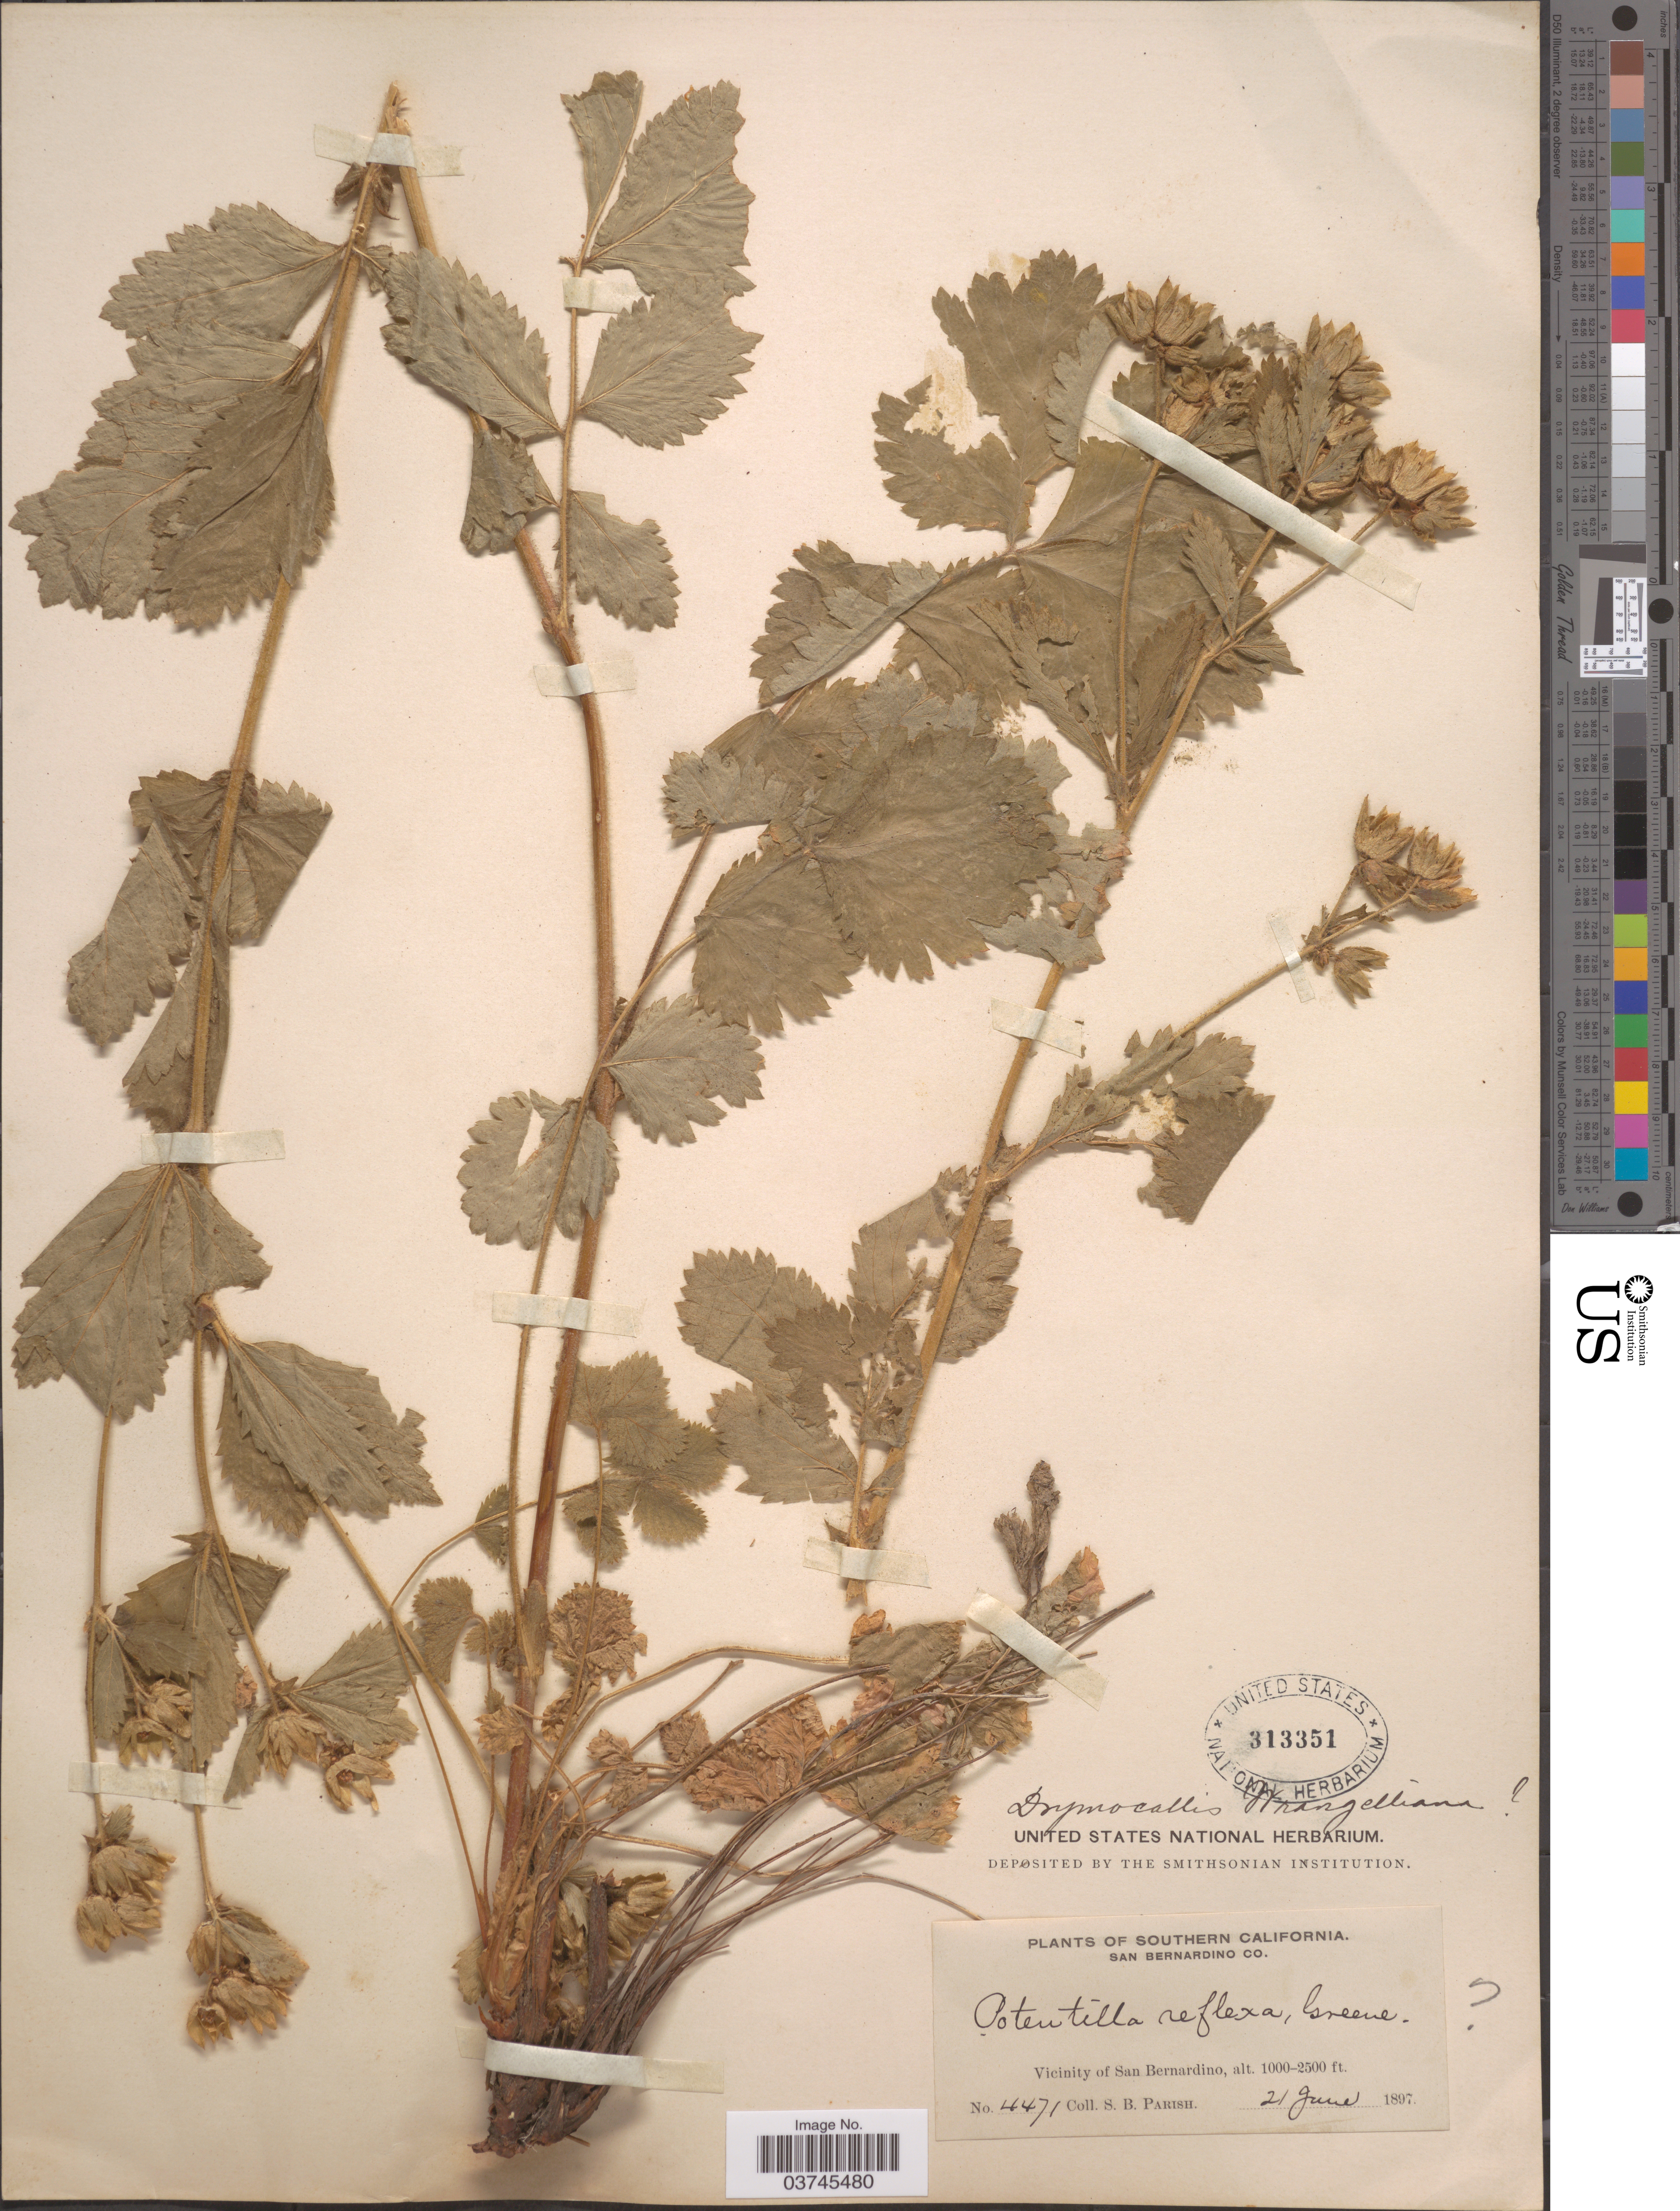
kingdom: Plantae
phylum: Tracheophyta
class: Magnoliopsida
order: Rosales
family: Rosaceae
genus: Drymocallis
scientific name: Drymocallis glandulosa var. wrangelliana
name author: (Greene) Ertter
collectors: S. B. Parish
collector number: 4471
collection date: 1897-06-21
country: United States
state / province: California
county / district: San Bernardino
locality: Southern California. San Bernardino Co. Vicinity of San Bernardino.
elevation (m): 305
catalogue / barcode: US 313351